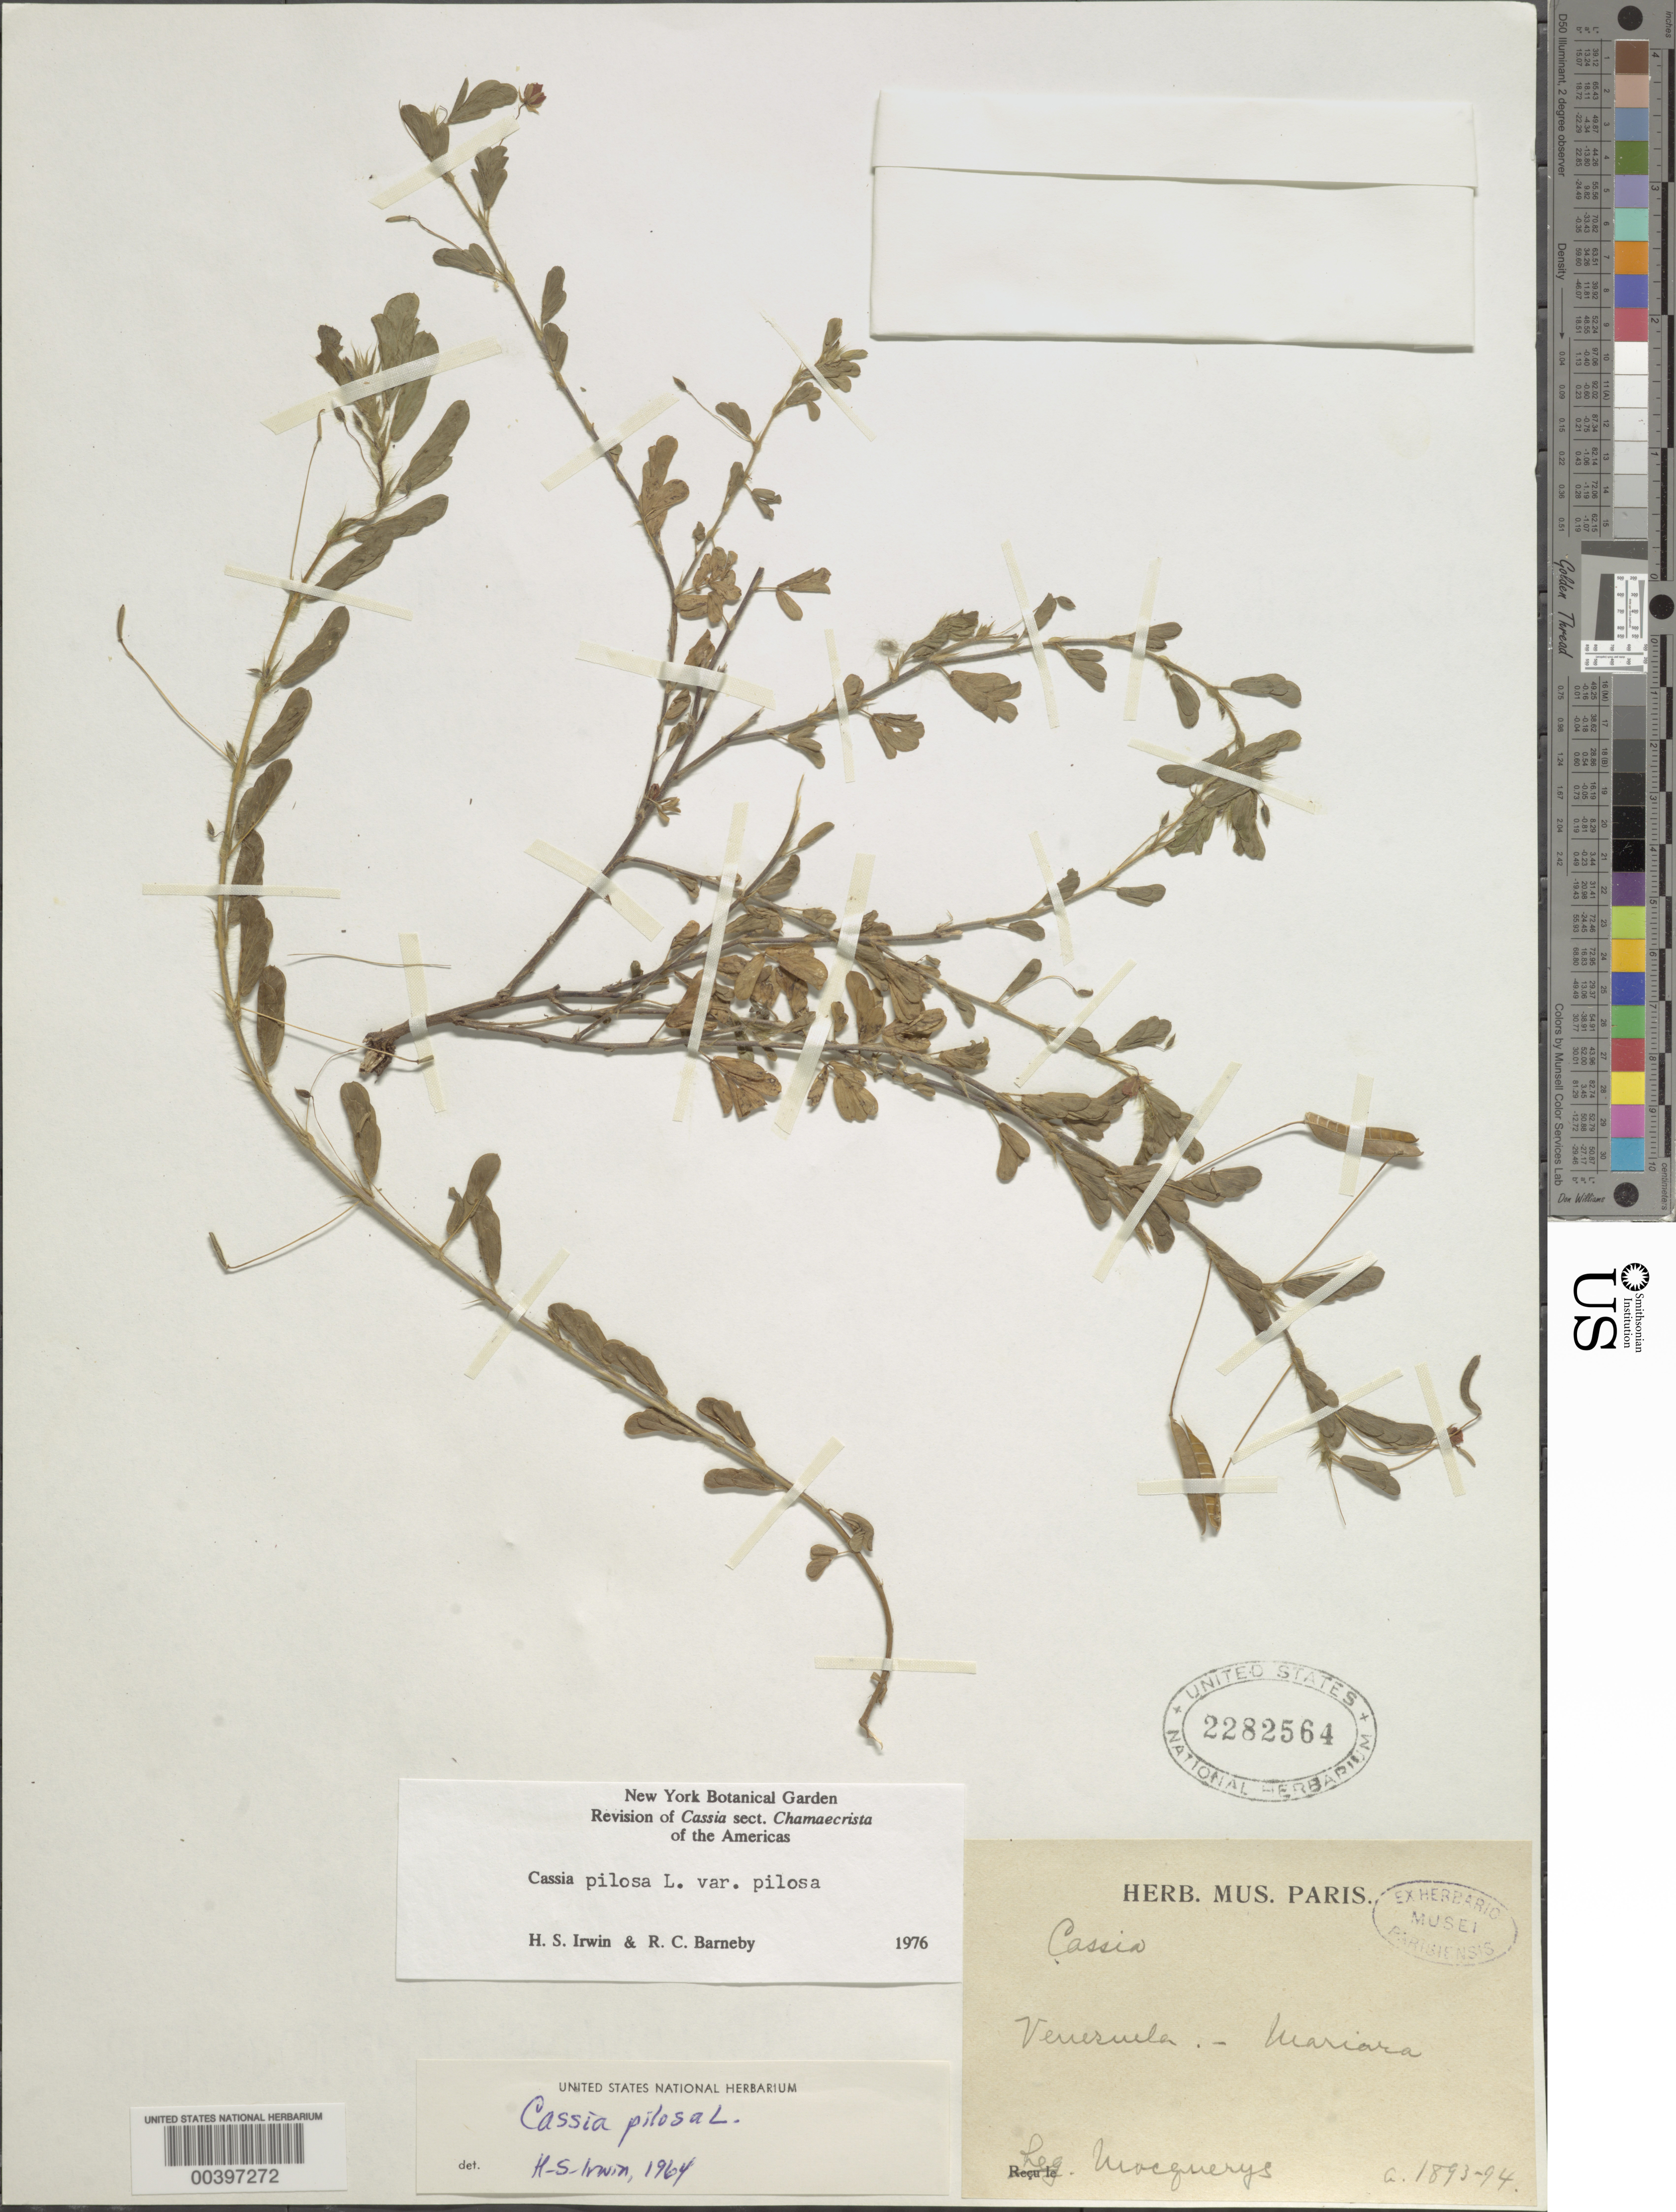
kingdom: Plantae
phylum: Tracheophyta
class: Magnoliopsida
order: Fabales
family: Fabaceae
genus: Chamaecrista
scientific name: Chamaecrista pilosa var. pilosa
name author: (L.) Greene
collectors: A. Mocquerys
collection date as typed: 1893 to -- -- 1894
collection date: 1893/1894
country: Venezuela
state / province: Carabobo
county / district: Diego Ibarra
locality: Mariara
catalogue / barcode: US 2282564